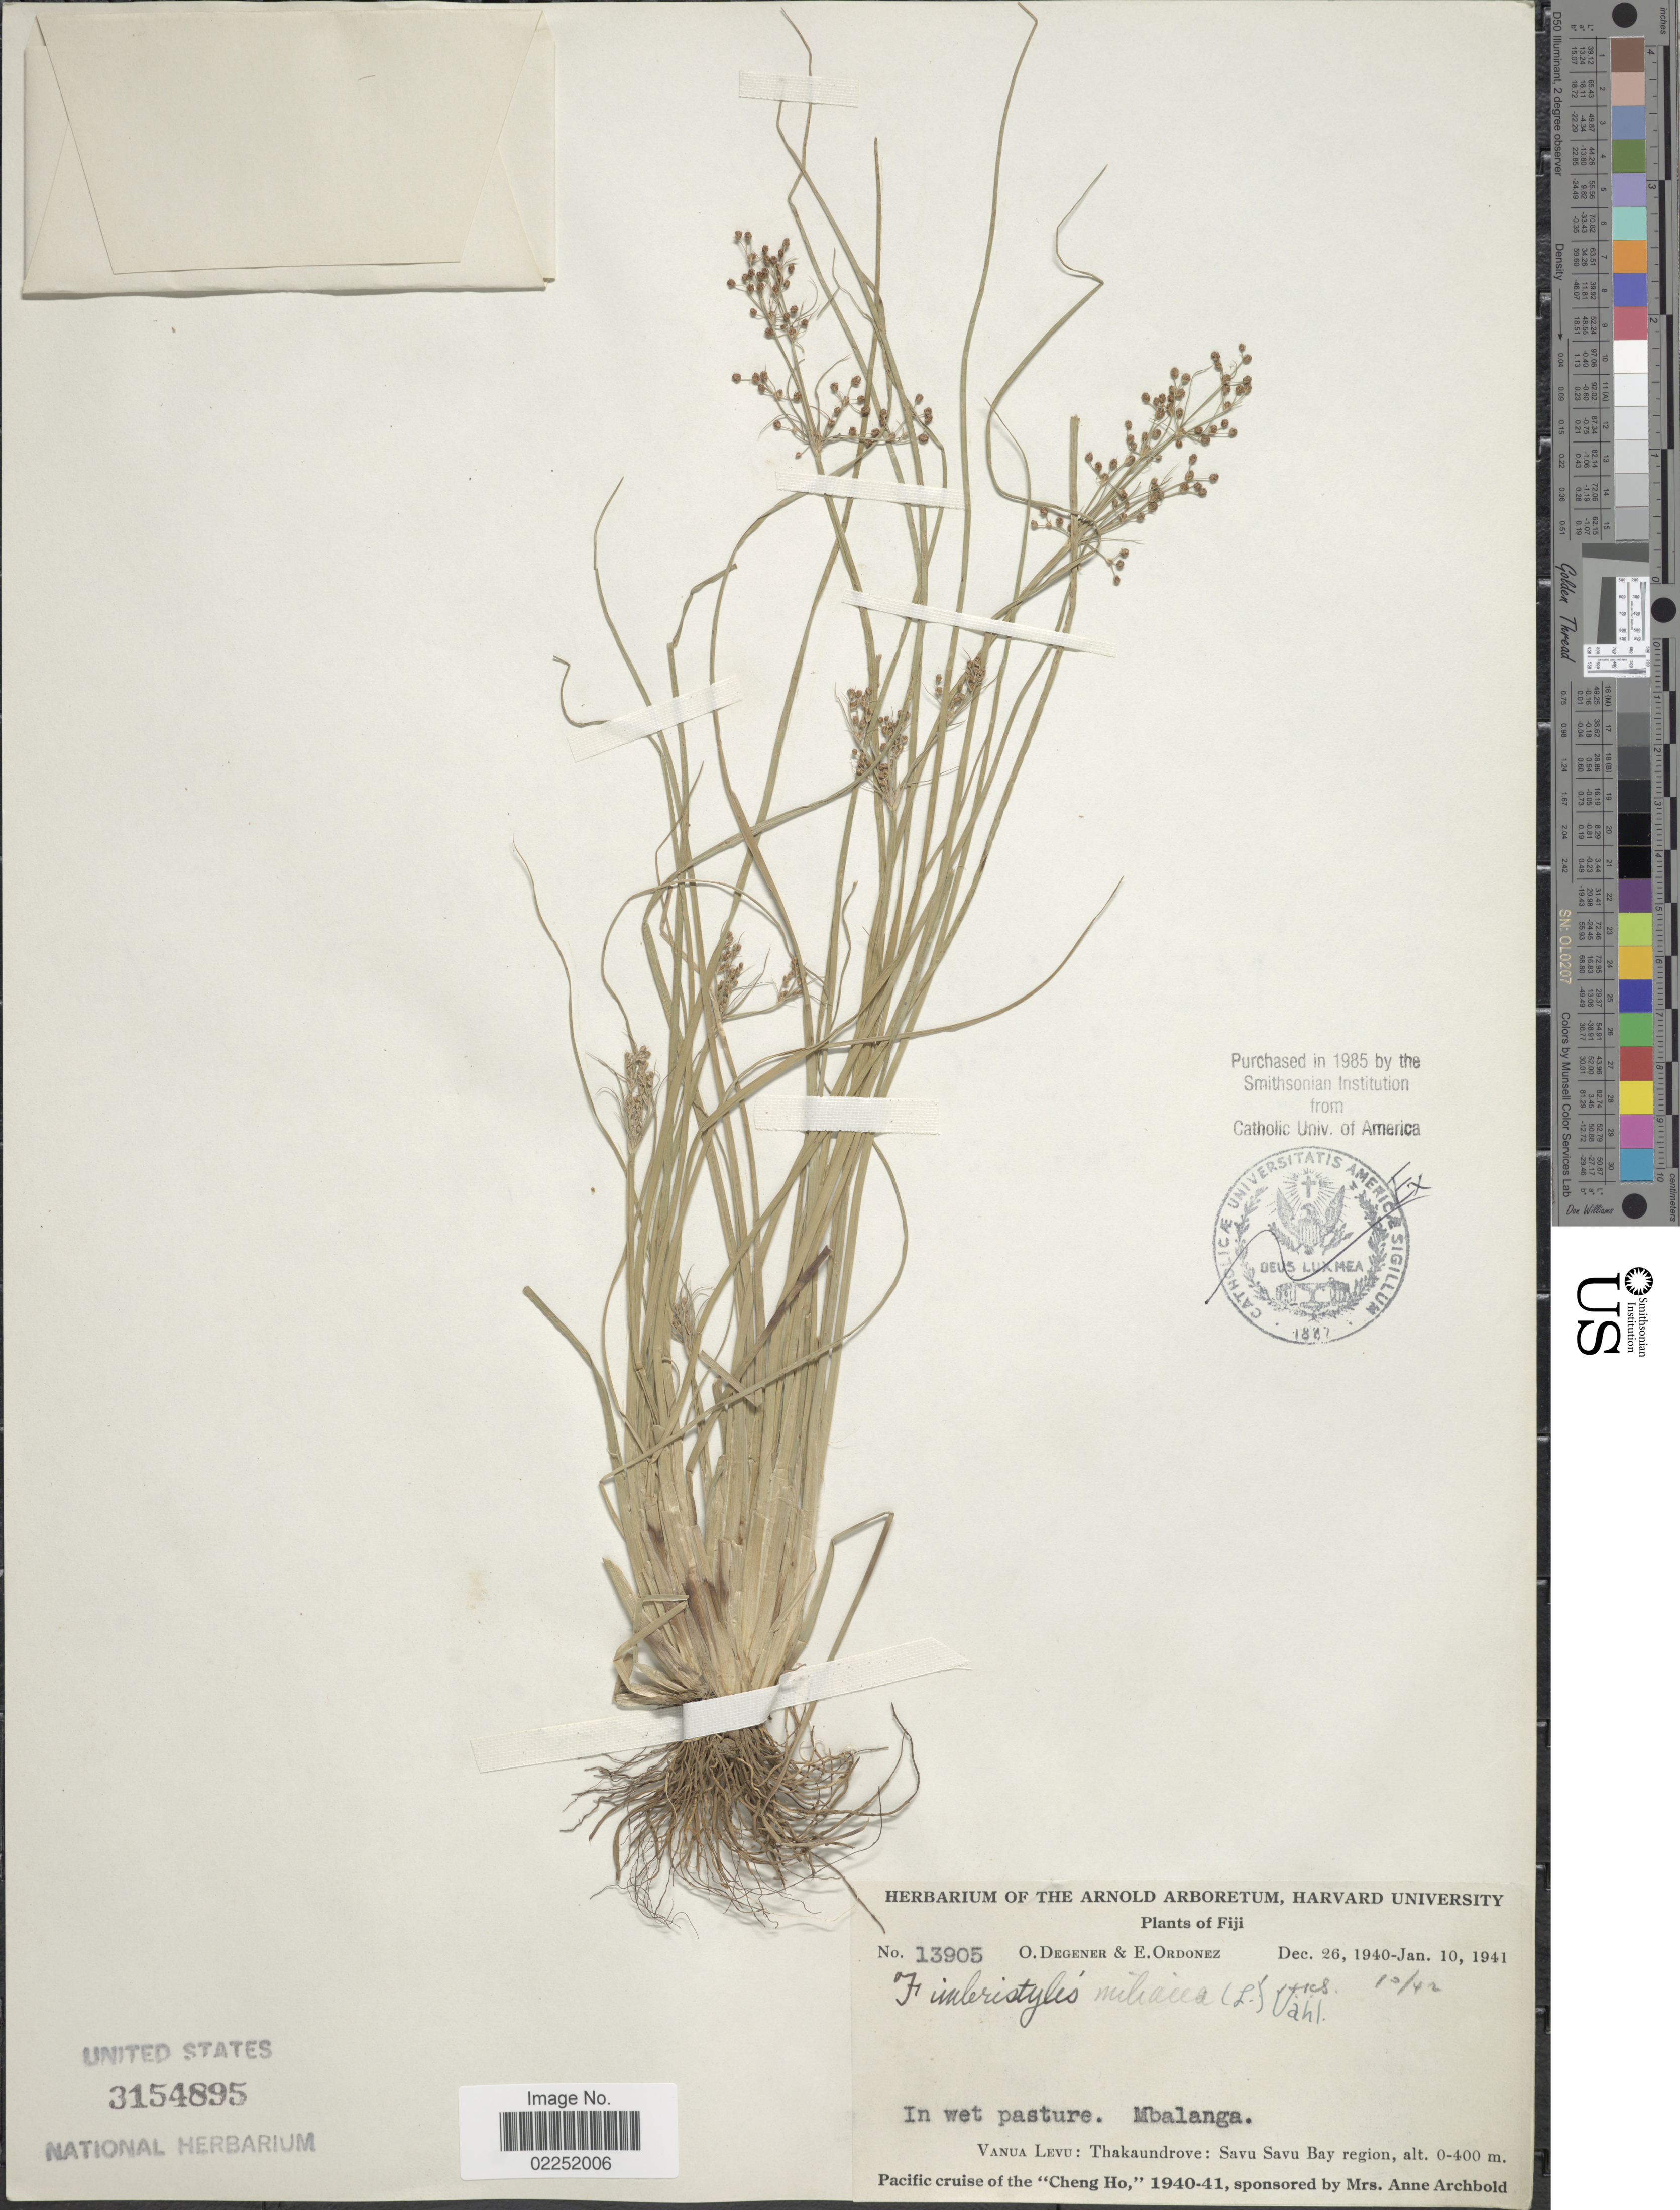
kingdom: Plantae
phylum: Tracheophyta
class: Liliopsida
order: Poales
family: Cyperaceae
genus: Fimbristylis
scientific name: Fimbristylis littoralis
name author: Gaudich.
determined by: Strong, M. T., (US), Smithsonian Institution - National Museum of Natural History (UNITED STATES)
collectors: O. Degener & E. Ordonez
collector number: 13905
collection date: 1940-12-26/1941-01-10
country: Fiji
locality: In wet pasture. Mbalanga, Vanua Levu: Thakaundrove: Savu Savu Bay region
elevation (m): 0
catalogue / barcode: US 3154895